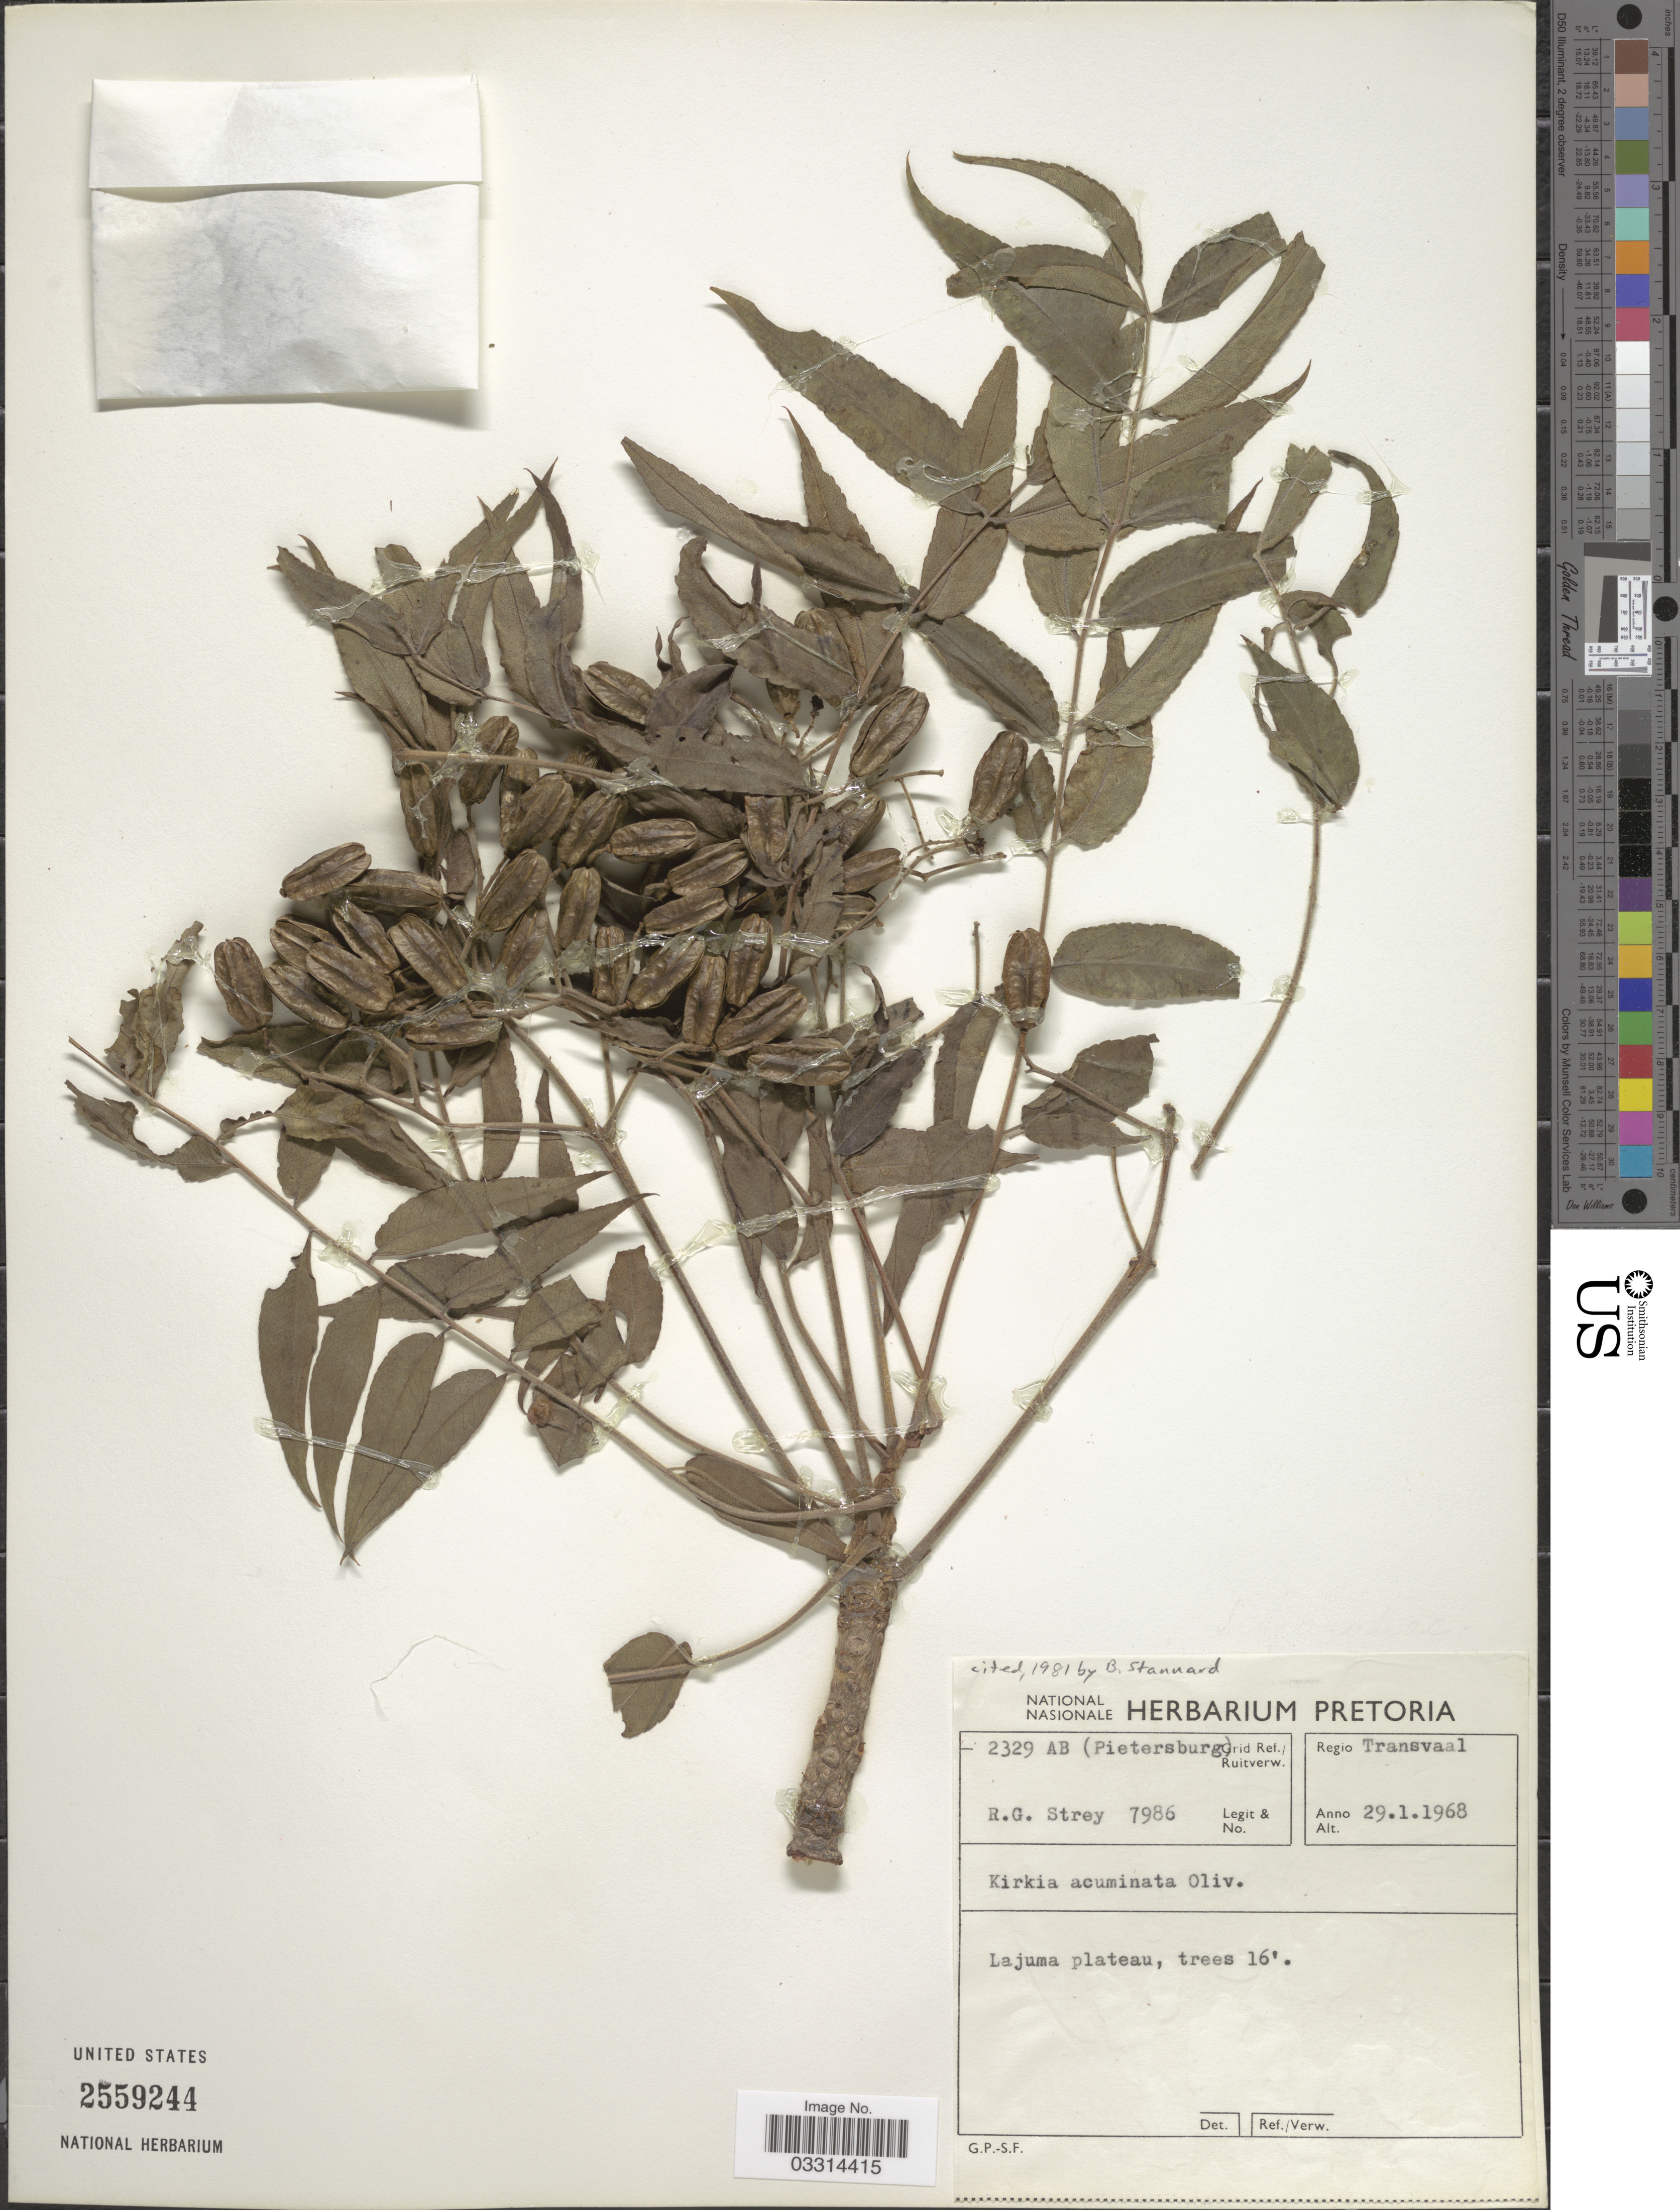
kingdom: Plantae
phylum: Tracheophyta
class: Magnoliopsida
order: Sapindales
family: Kirkiaceae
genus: Kirkia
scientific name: Kirkia acuminata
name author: Oliv.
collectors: R. G. Strey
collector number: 7986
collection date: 1968-01-29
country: South Africa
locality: Regio Transvaal. Grid Ref./ Ruitverw. 2329 AB (Pietersburg). Lajuma plateau.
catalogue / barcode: US 2559244